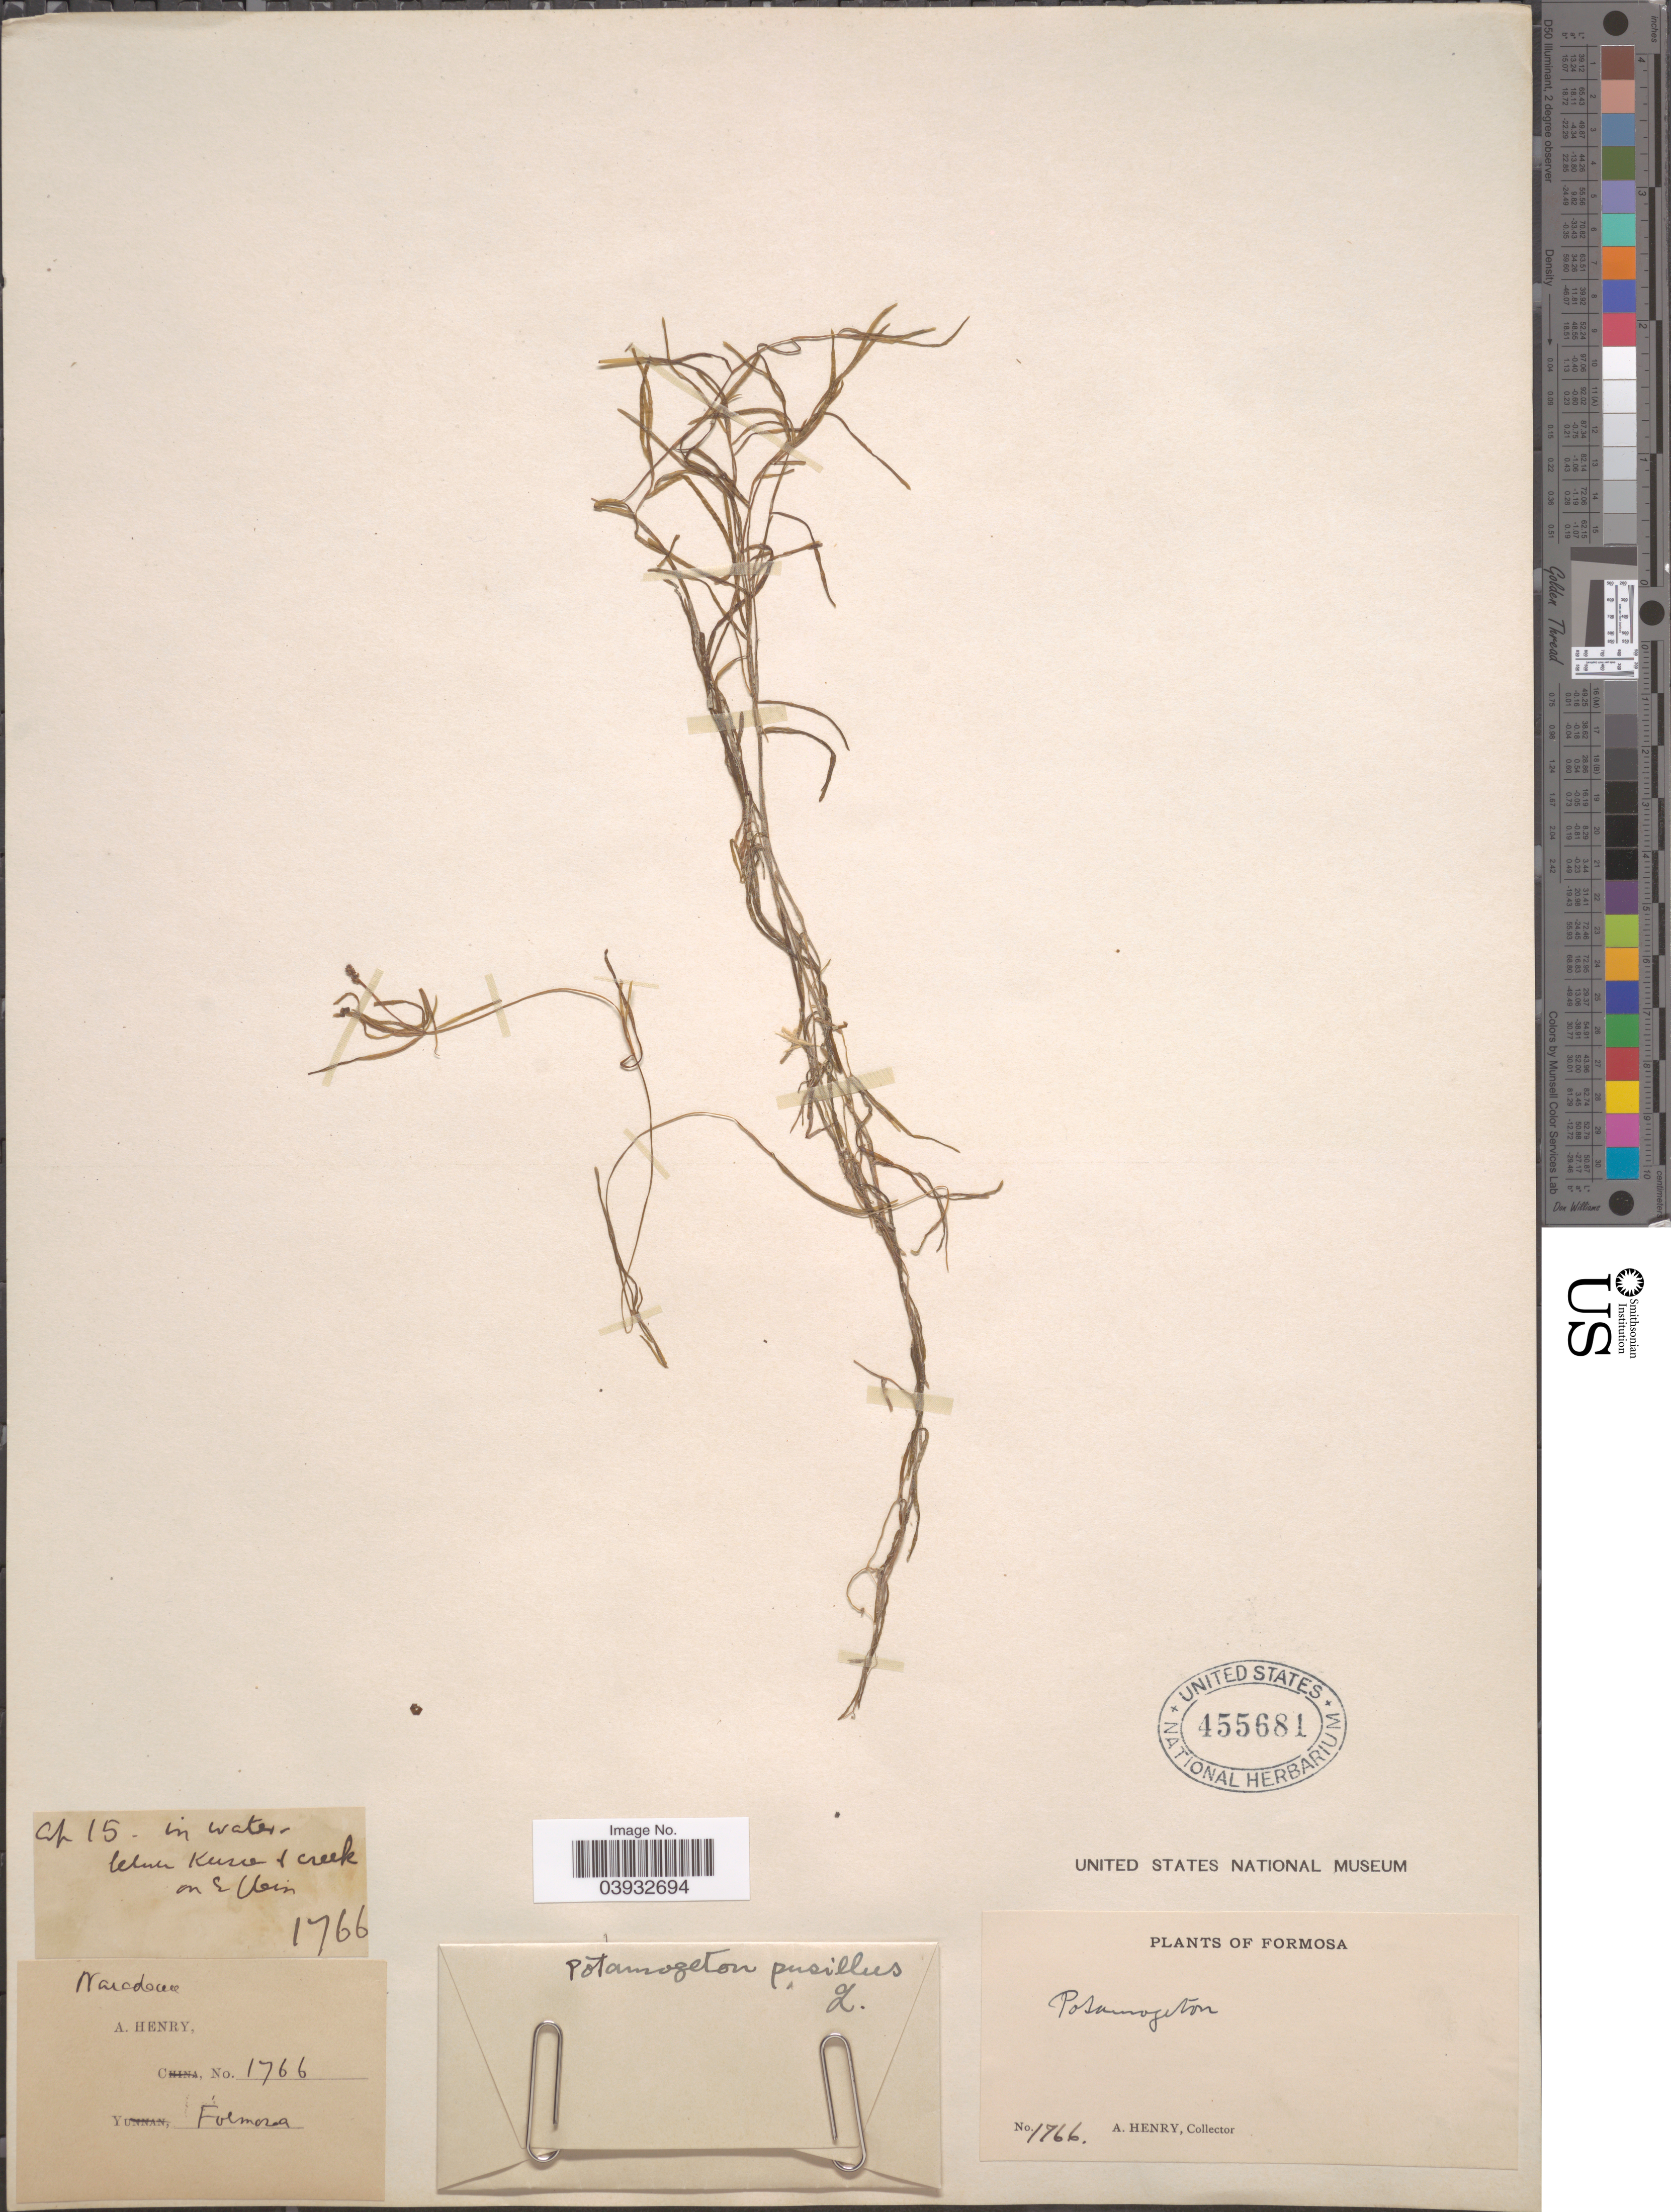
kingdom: Plantae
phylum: Tracheophyta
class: Liliopsida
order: Alismatales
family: Potamogetonaceae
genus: Potamogeton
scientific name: Potamogeton pusillus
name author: L.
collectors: A. Henry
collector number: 1766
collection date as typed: Transcribed d/m/y: /4/15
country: Taiwan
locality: Formosa.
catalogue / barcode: US 455681